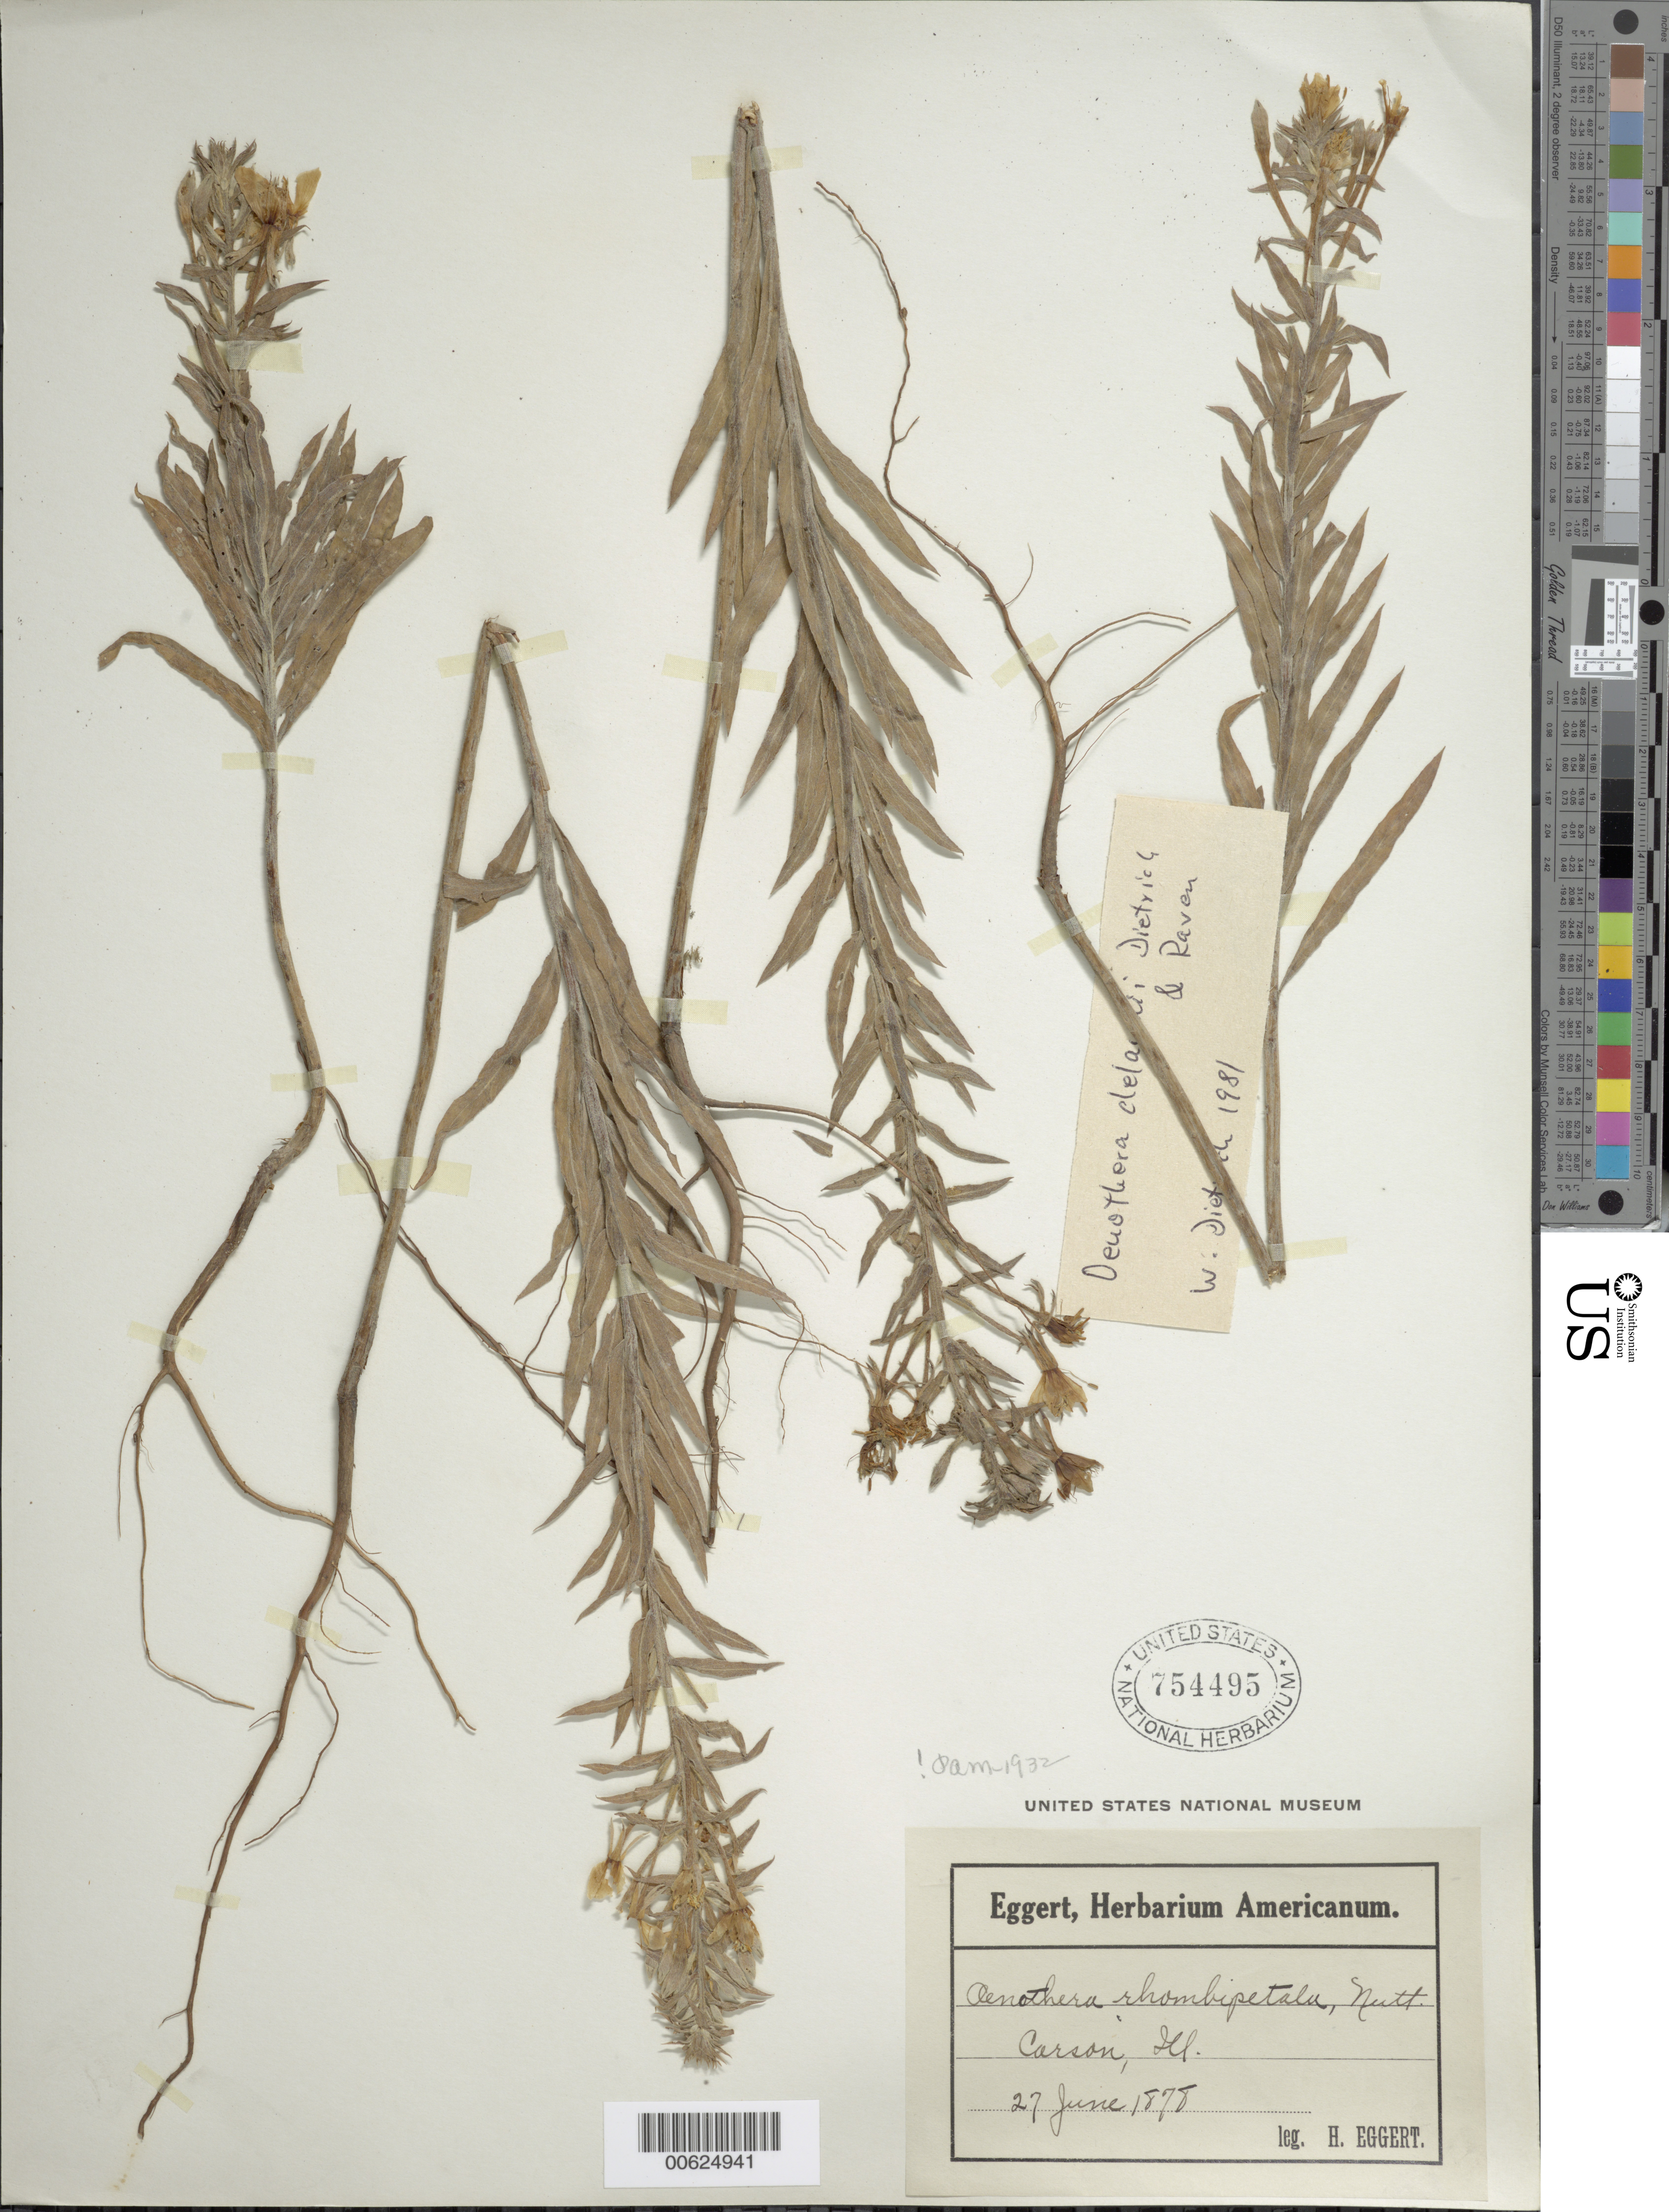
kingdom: Plantae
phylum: Tracheophyta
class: Magnoliopsida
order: Myrtales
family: Onagraceae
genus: Oenothera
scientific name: Oenothera clelandii W. Dietr., P.H. Raven & W.L. Wagner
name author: W. Dietr. et al.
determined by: Dietrich, W.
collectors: H. Eggert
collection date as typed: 27 Jun 1878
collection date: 1878-06-27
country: United States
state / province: Illinois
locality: Carson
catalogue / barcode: US 754495